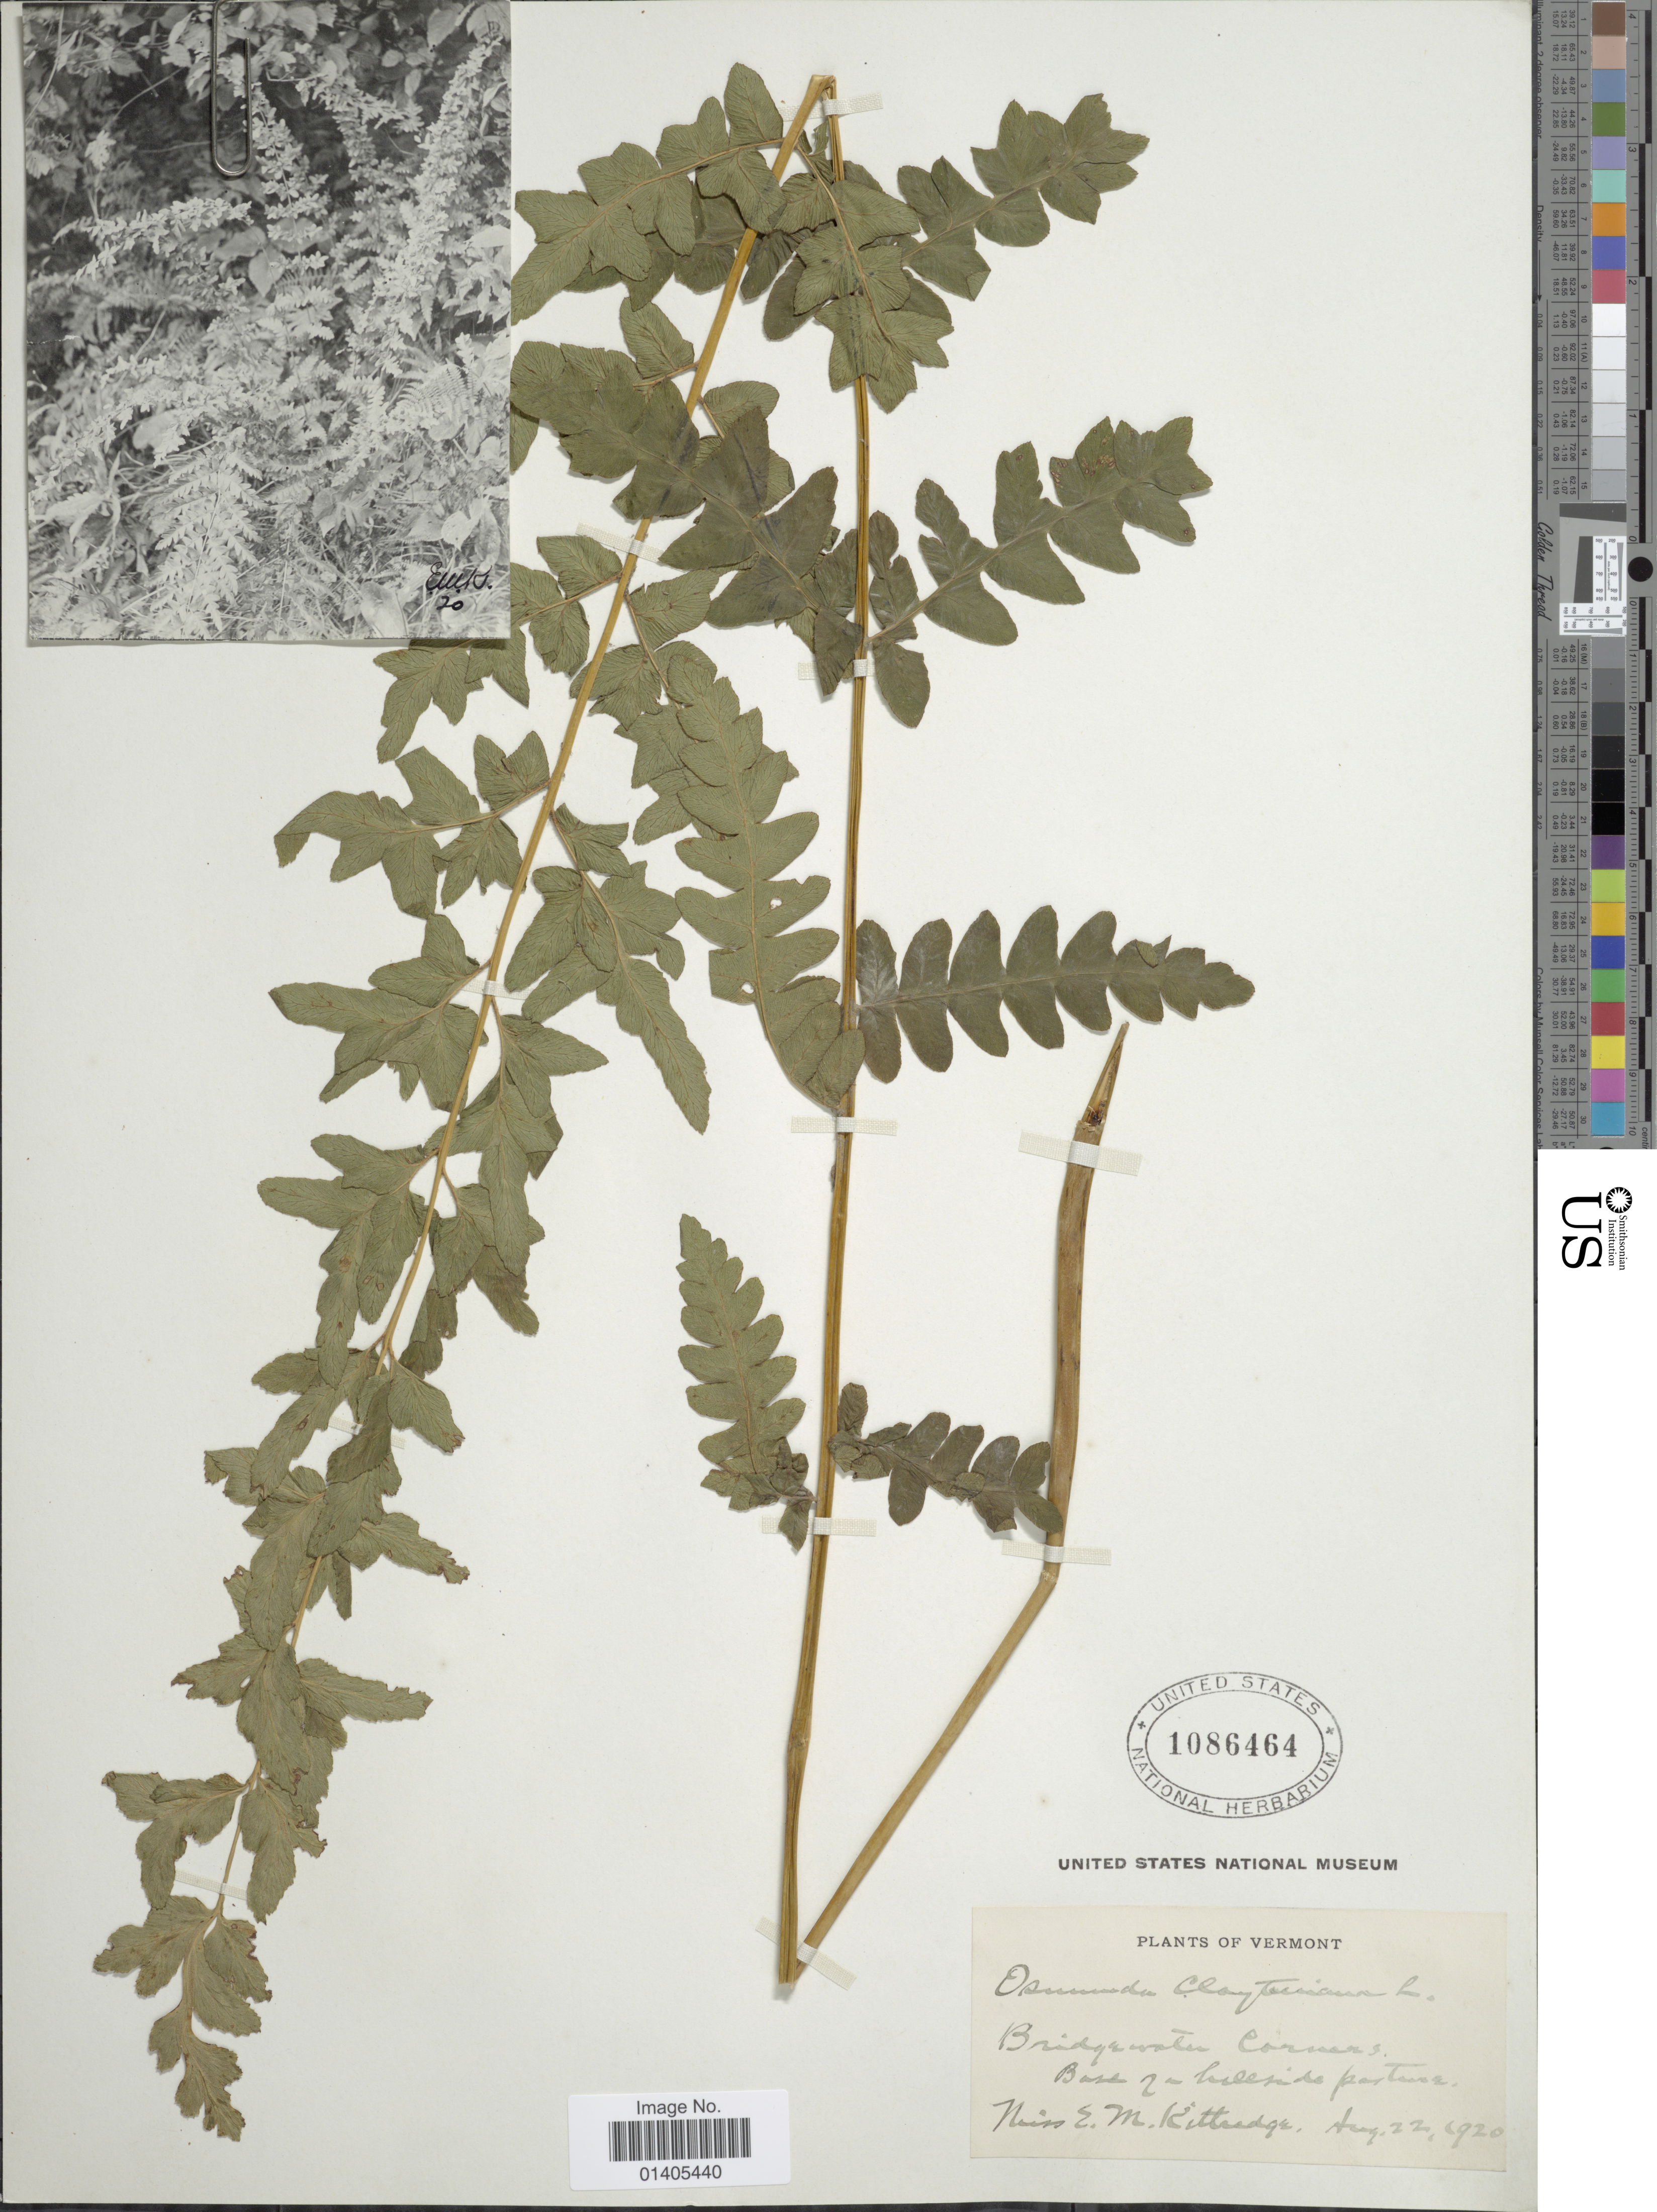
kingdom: Plantae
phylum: Tracheophyta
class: Polypodiopsida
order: Osmundales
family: Osmundaceae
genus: Osmunda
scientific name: Osmunda claytoniana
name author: (L.) Tagawa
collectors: E. Kittridge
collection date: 1920-08-22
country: United States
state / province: Vermont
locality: Bridgewater Corners, Base of hillside pasture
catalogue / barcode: US 1086464